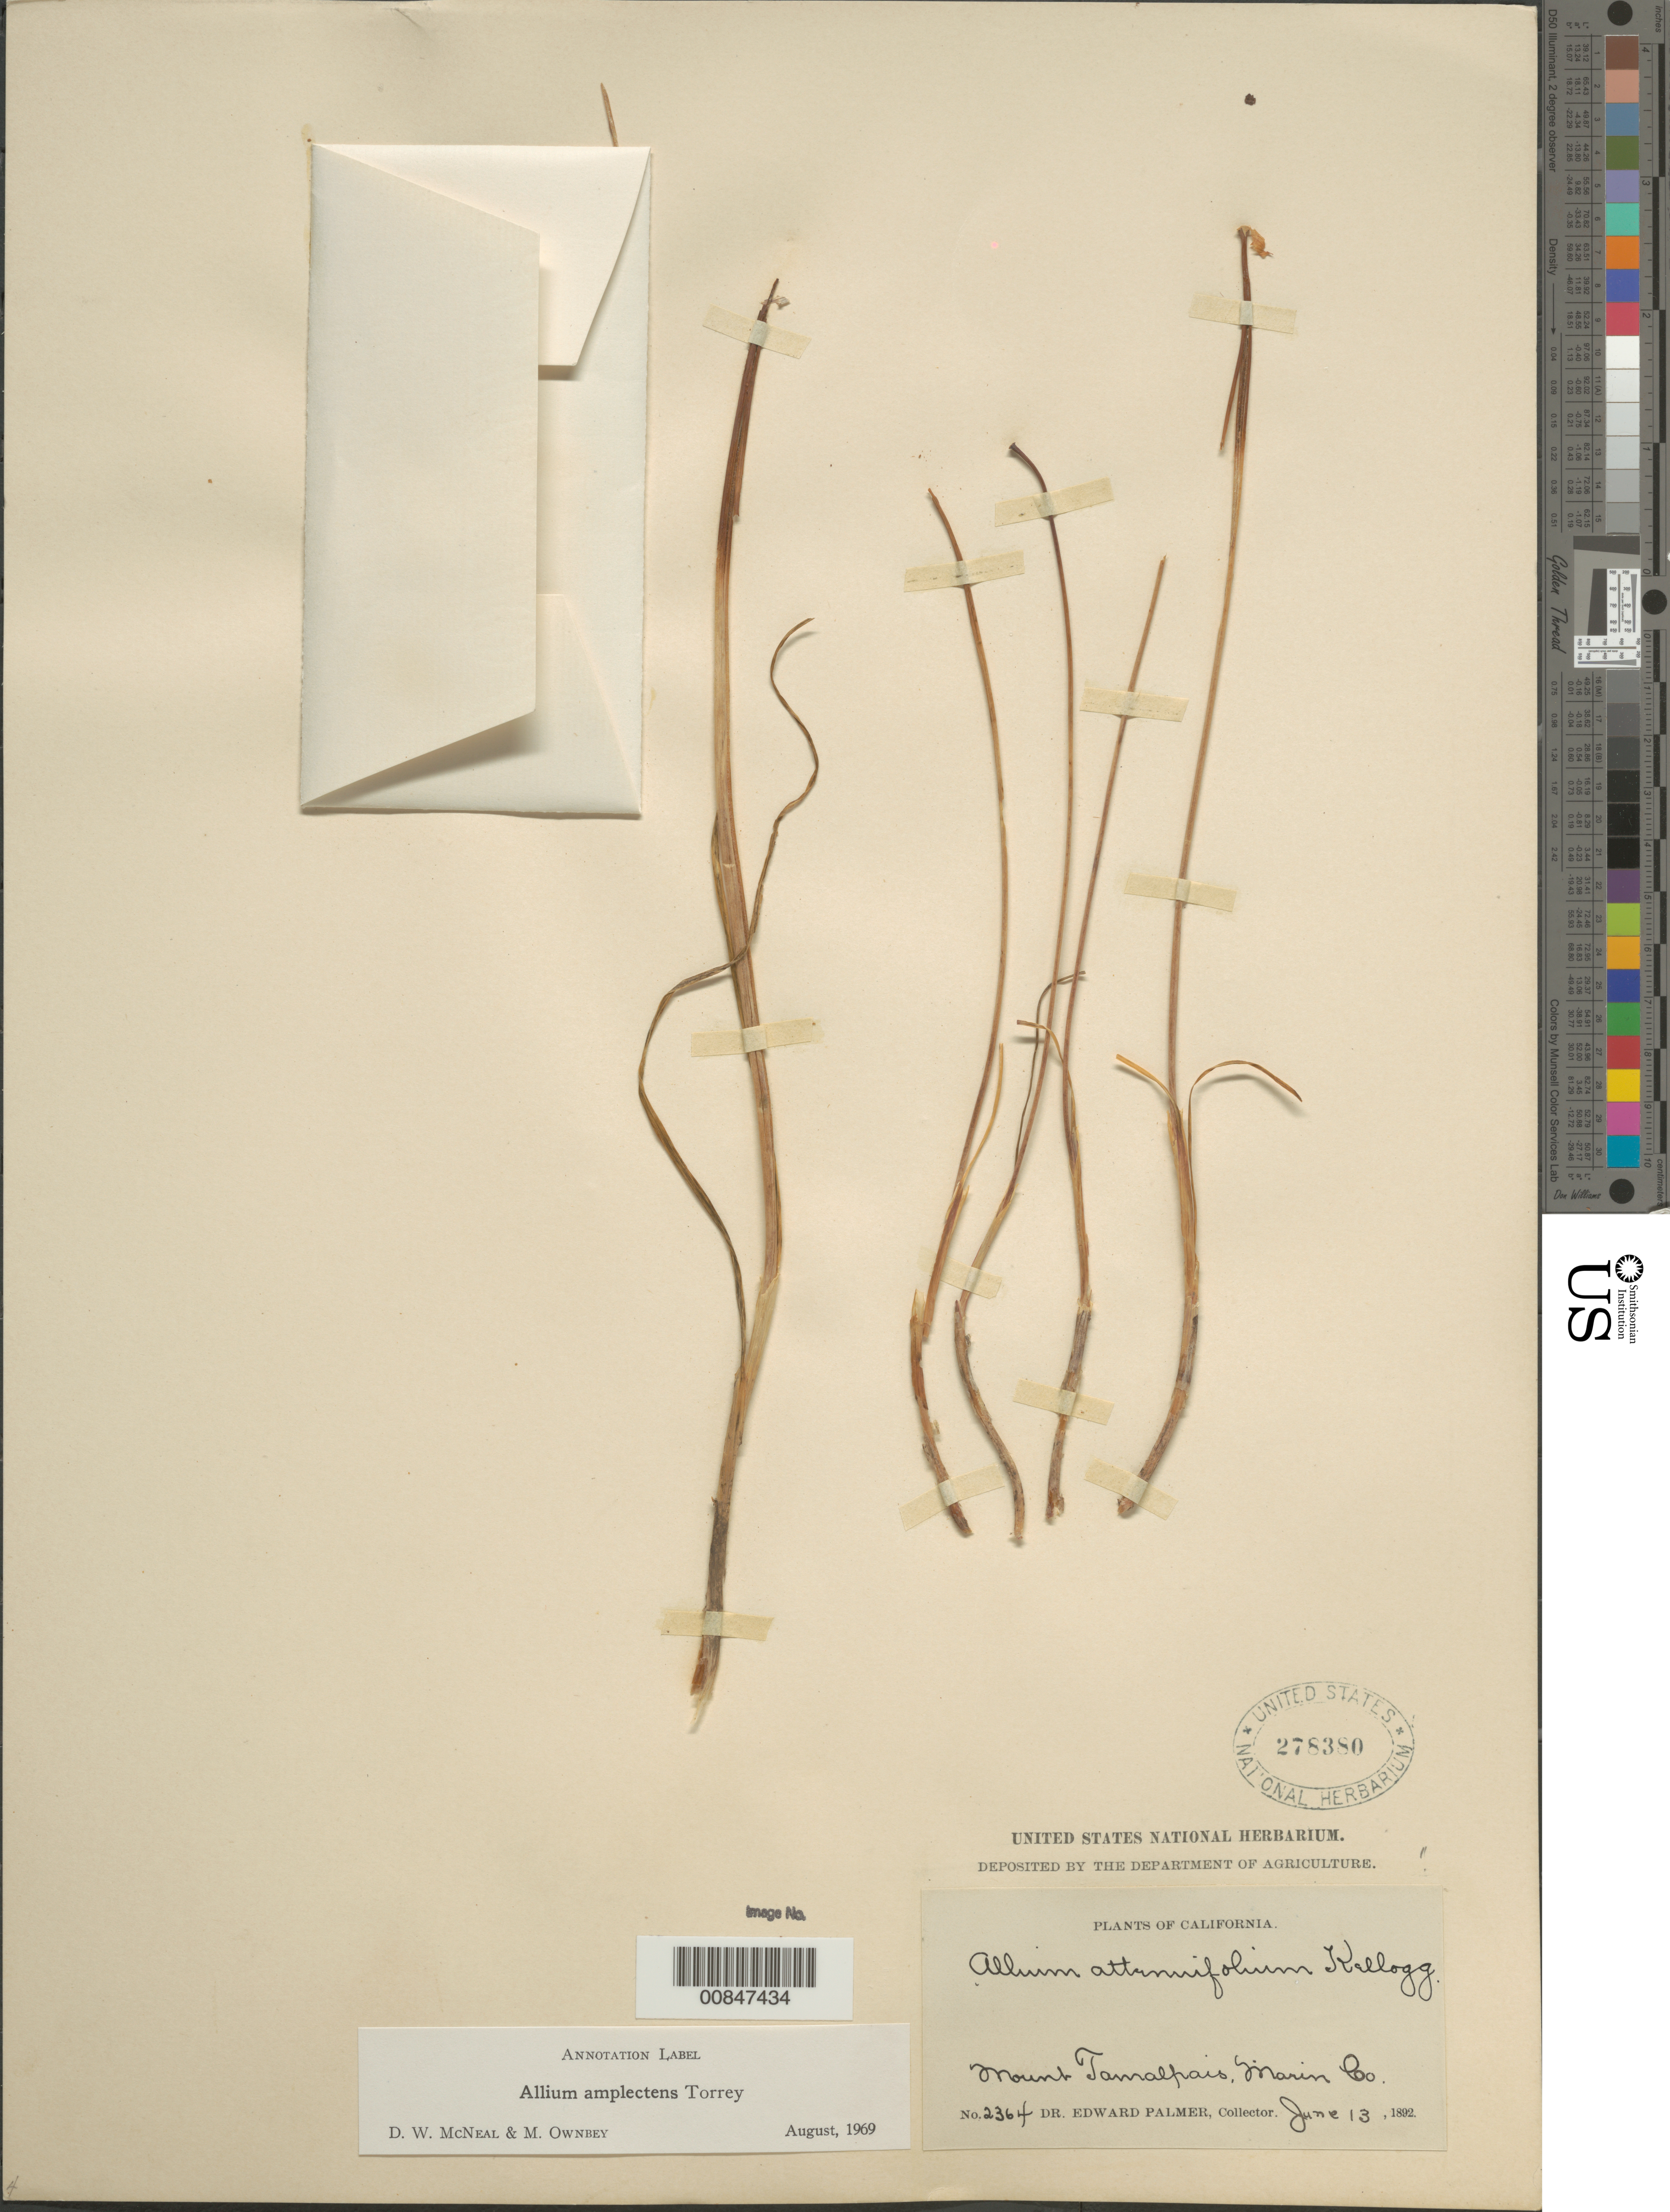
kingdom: Plantae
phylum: Tracheophyta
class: Liliopsida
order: Asparagales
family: Amaryllidaceae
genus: Allium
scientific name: Allium amplectens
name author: Torr.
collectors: E. Palmer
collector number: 2364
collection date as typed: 13 Jun 1892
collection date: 1892-06-13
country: United States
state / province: California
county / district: Marin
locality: Mount Tamalpais, Marin County, California.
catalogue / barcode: US 278380